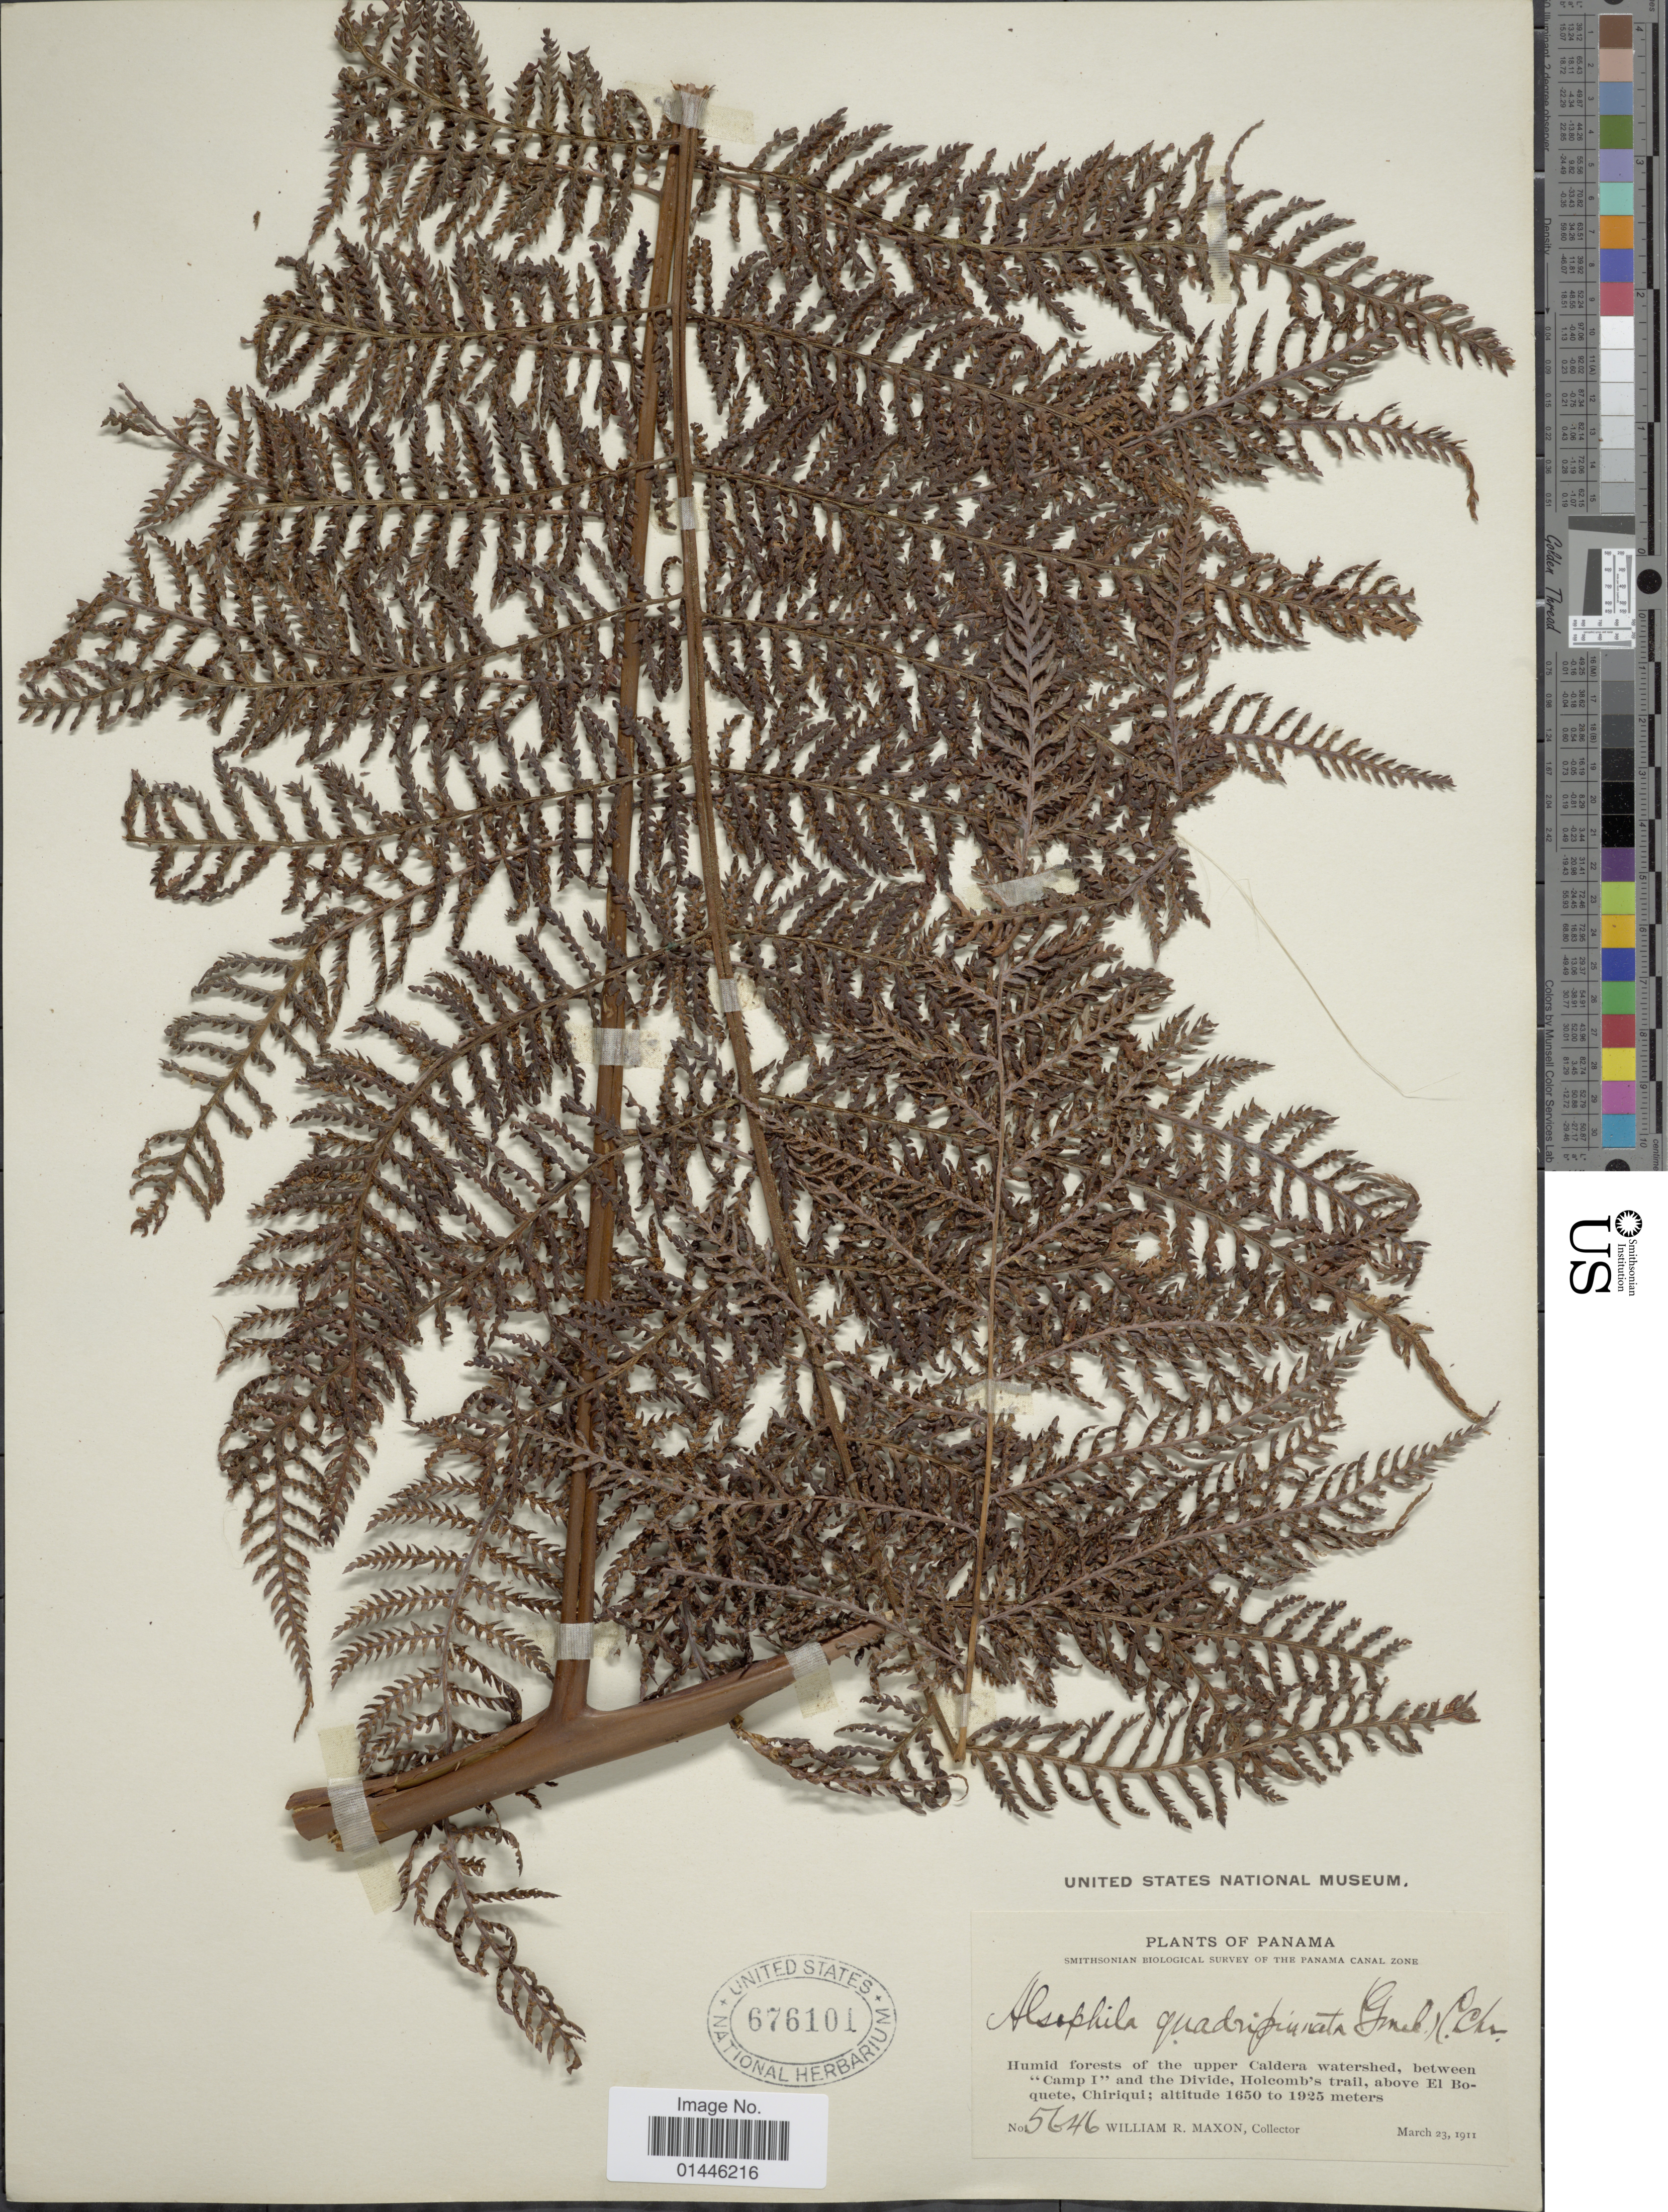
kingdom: Plantae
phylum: Tracheophyta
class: Polypodiopsida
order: Cyatheales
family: Dicksoniaceae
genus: Lophosoria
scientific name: Lophosoria quadripinnata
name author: (J.F. Gmel.) C. Chr.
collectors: W. R. Maxon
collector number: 5646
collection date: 1911-03-23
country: Panama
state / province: Chiriqui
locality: Panama Canal Zone. upper Caldera watershed, between "Camp I" and the Divide, Holcomb's trail, above El Boquete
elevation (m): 1650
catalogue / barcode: US 676101